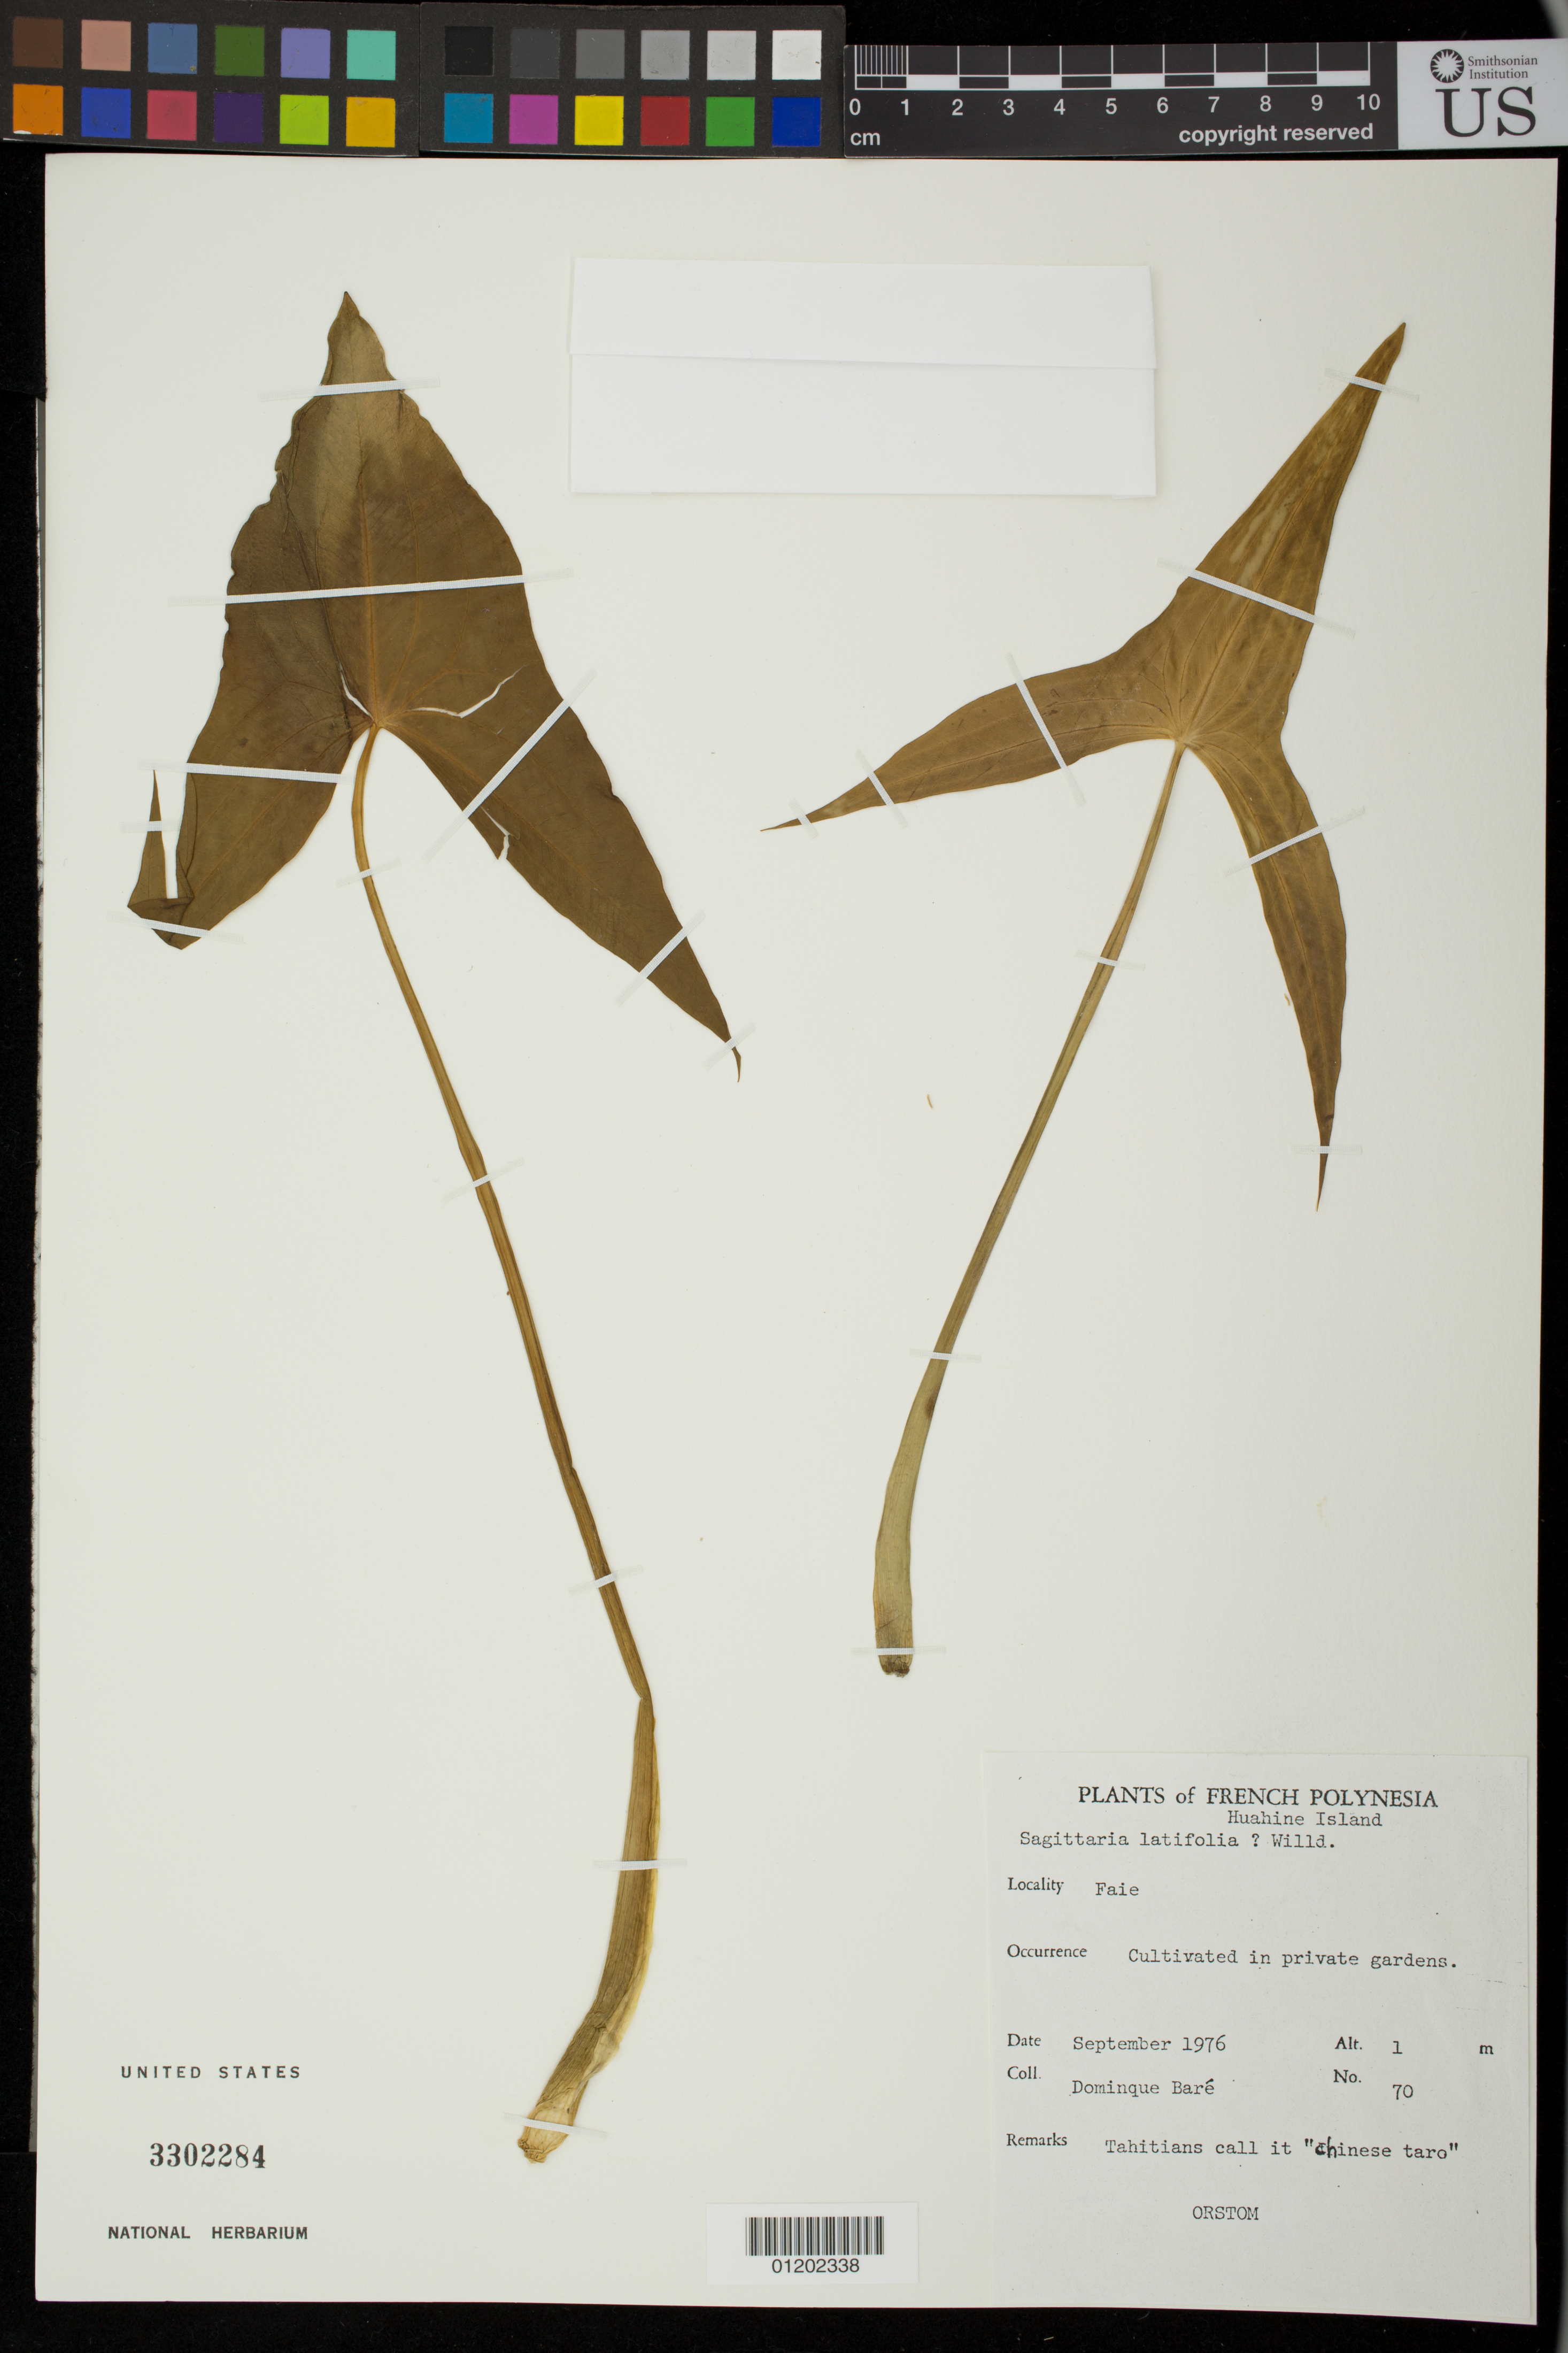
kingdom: Plantae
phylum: Tracheophyta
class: Liliopsida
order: Alismatales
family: Alismataceae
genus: Sagittaria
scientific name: Sagittaria latifolia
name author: Willd.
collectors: D. Baré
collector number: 70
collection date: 1976-09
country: French Polynesia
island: Huahine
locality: Faie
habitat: Private garden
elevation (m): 1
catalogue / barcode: US 3302284